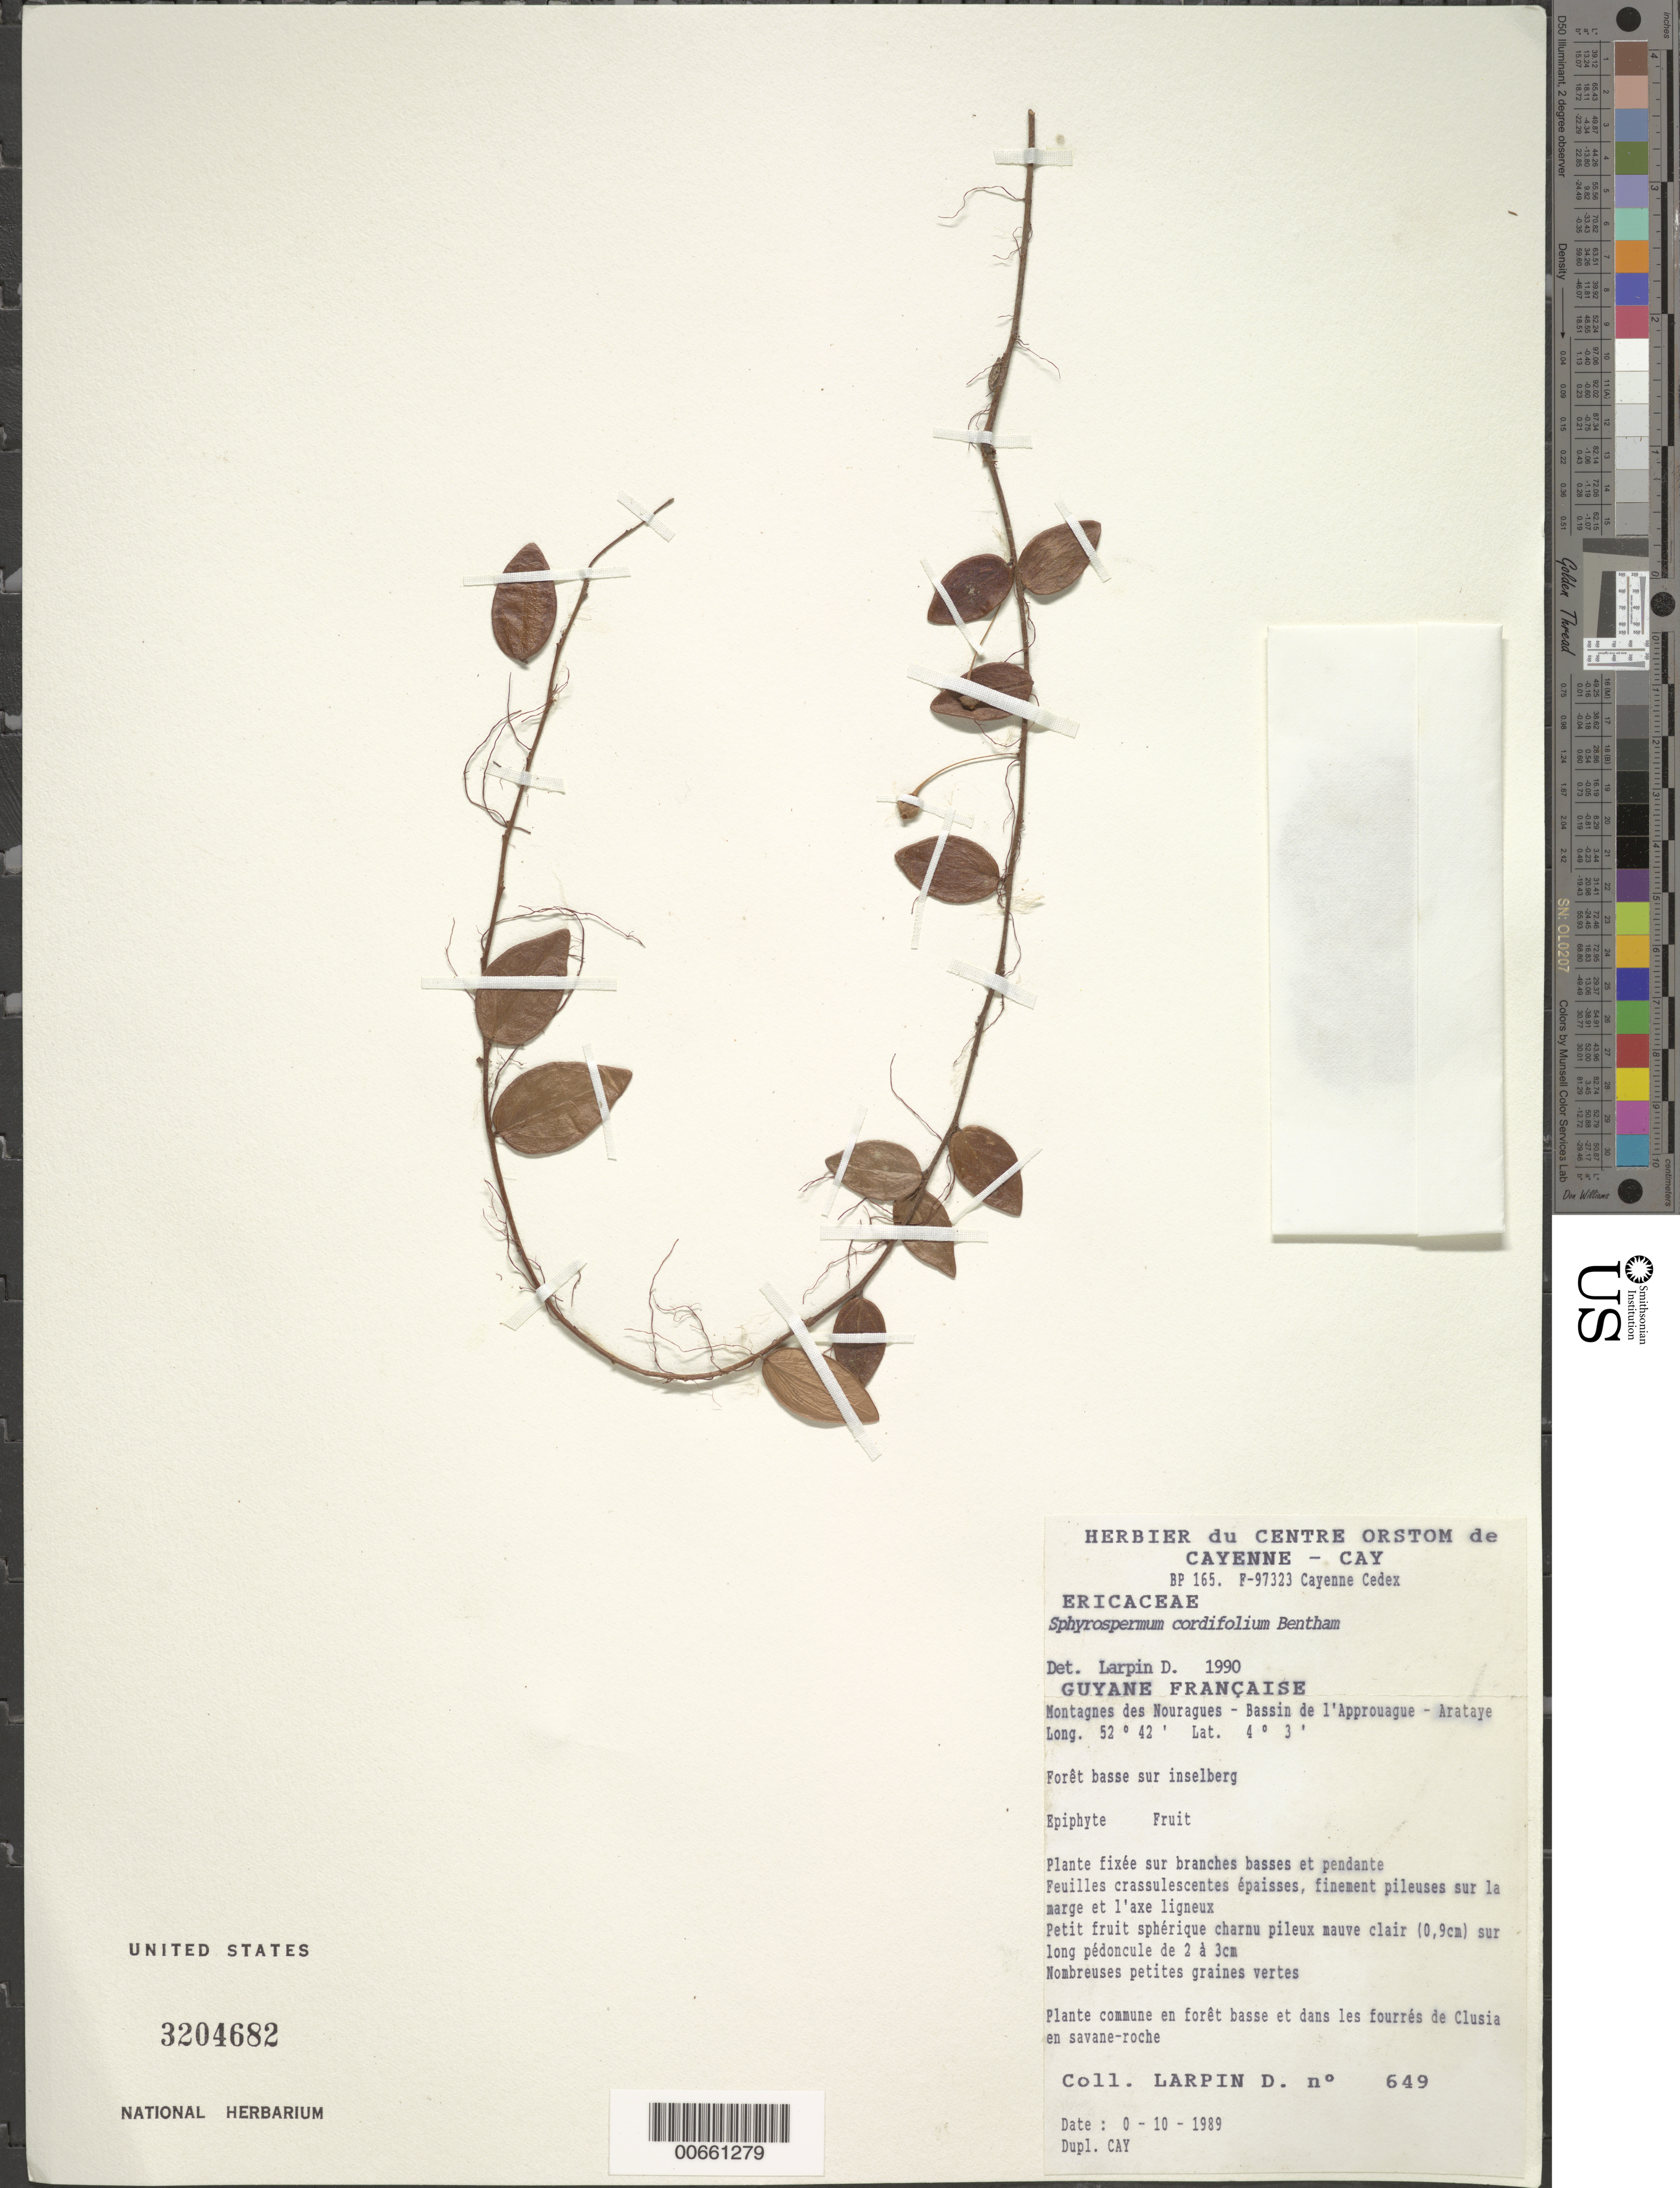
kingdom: Plantae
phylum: Tracheophyta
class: Magnoliopsida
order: Ericales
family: Ericaceae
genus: Sphyrospermum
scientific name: Sphyrospermum cordifolium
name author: Benth.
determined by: Larpin, D.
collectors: D. Larpin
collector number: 649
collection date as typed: Oct-89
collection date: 1989-10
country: French Guiana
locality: Station des Nouragues, Bassin de l'Approuague, Arataye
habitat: Low altitude forest on inselberg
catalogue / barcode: US 3204682